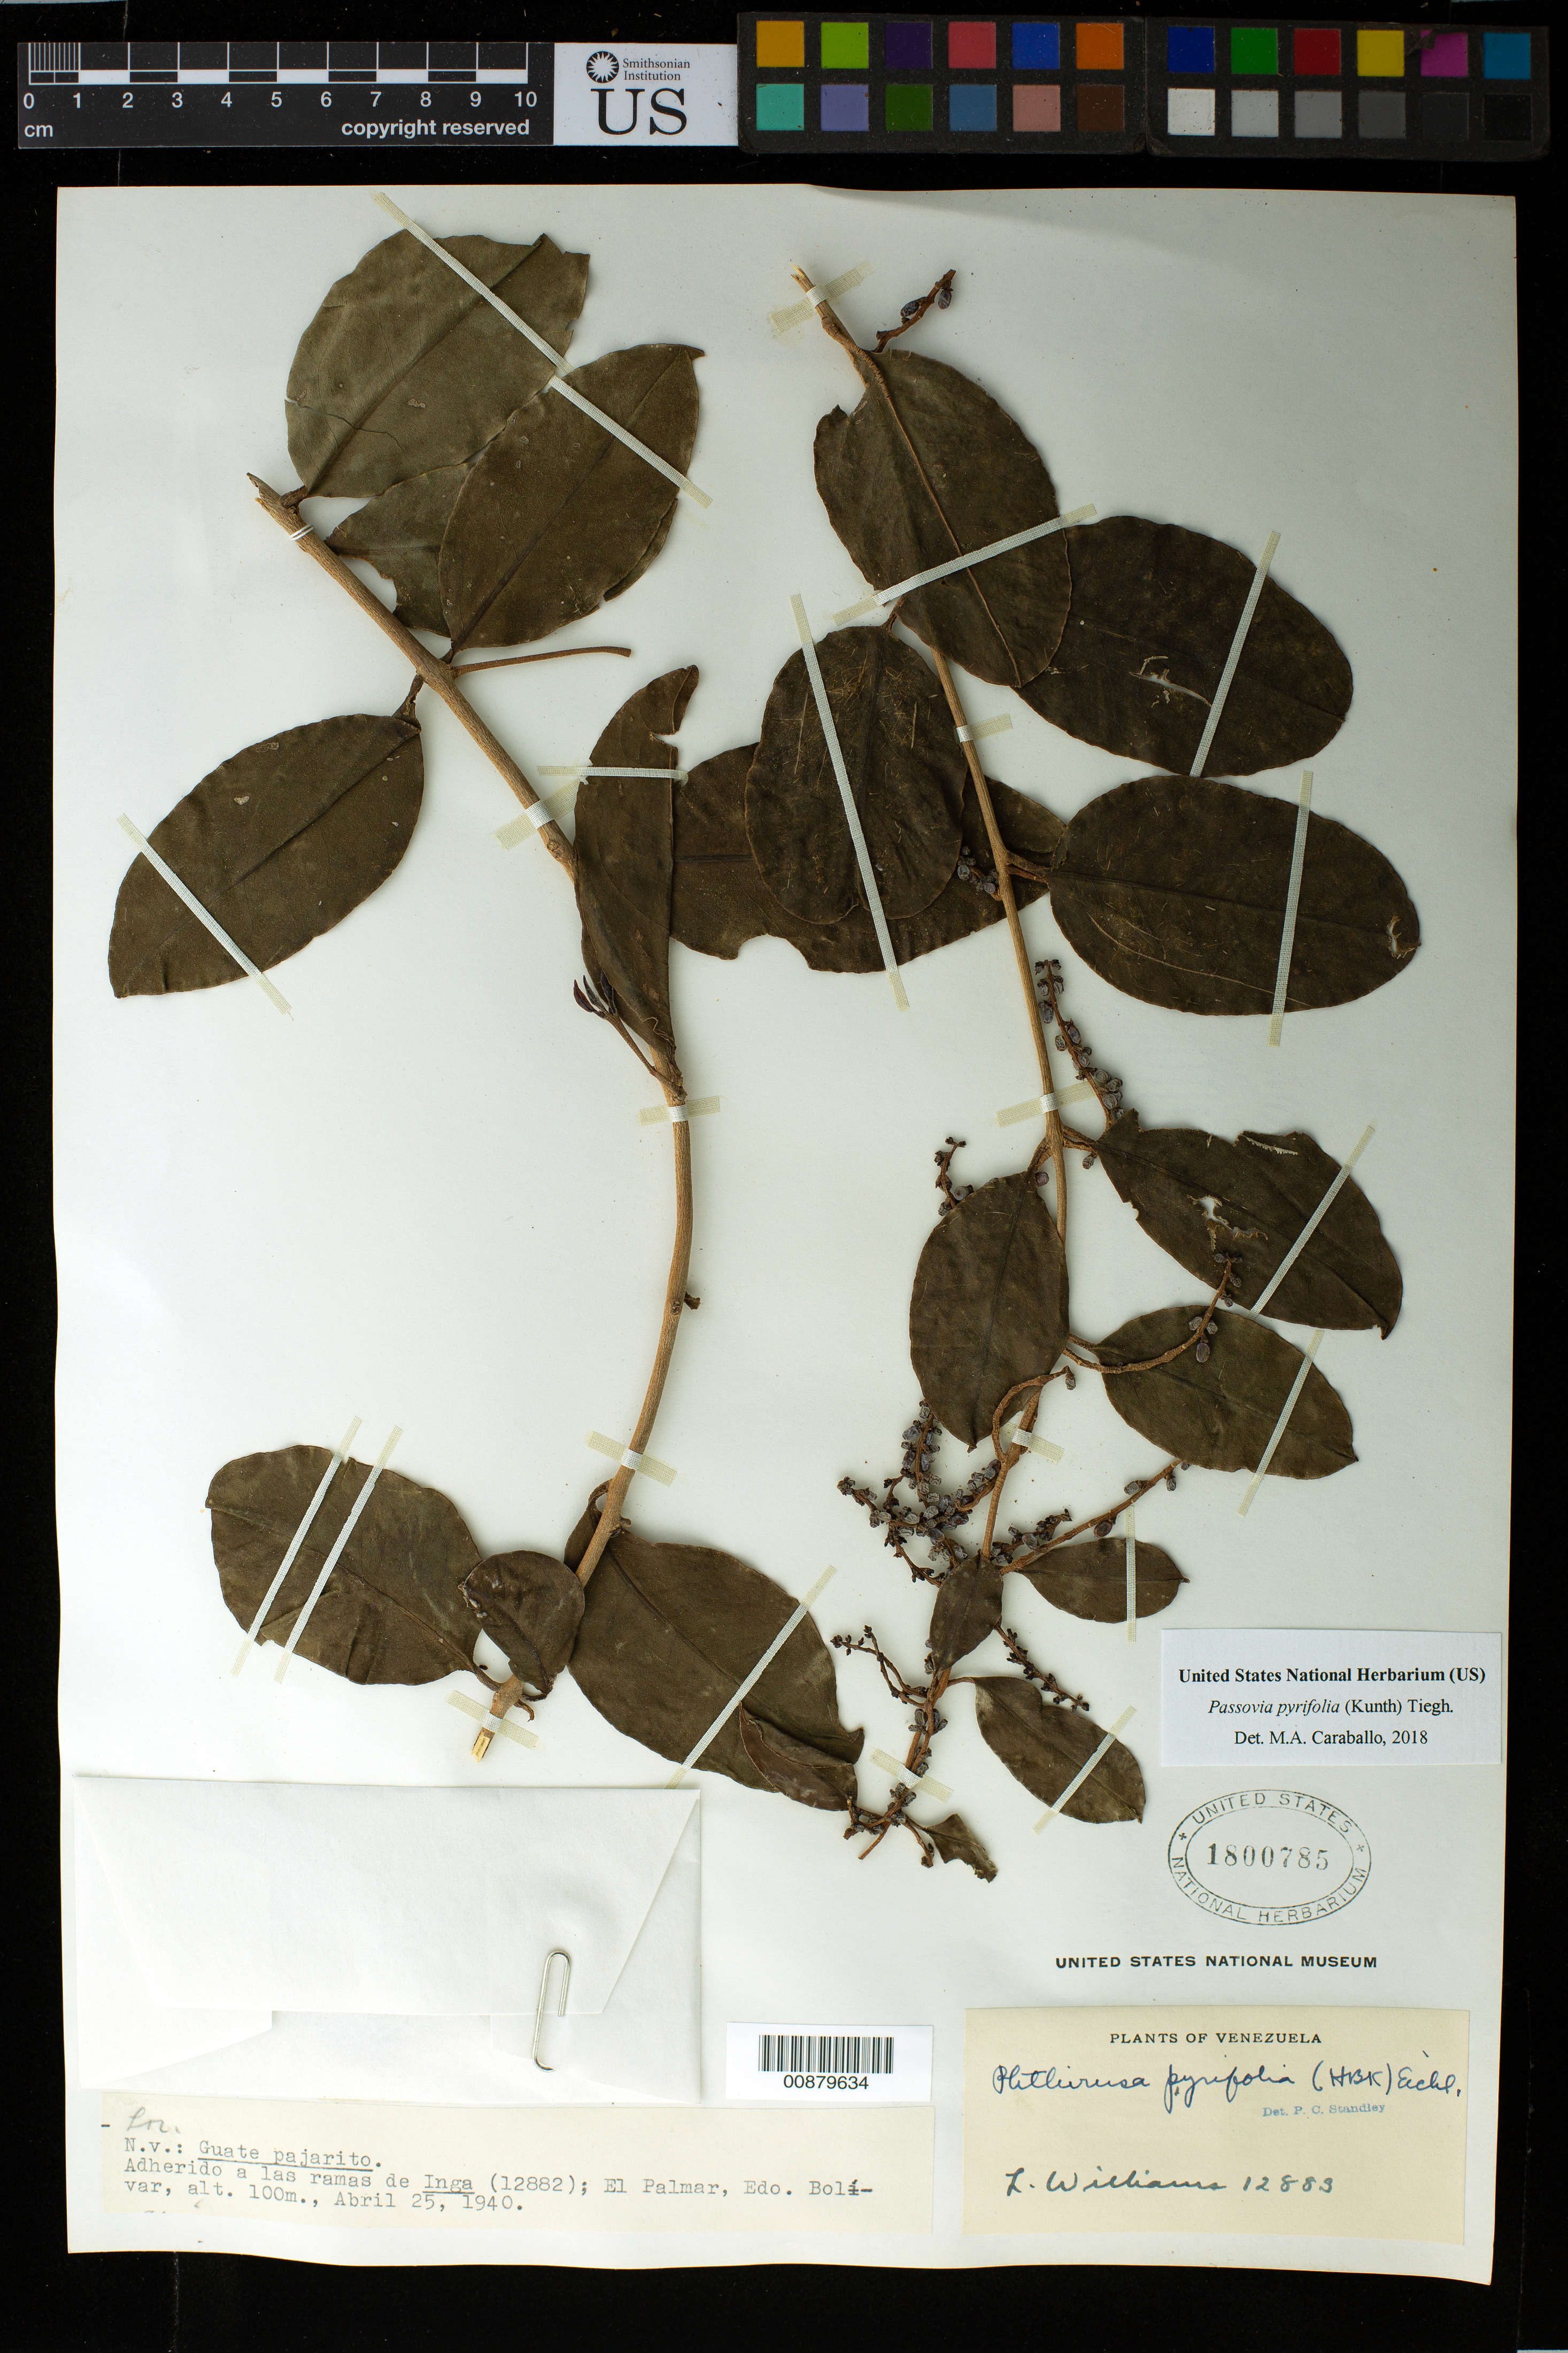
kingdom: Plantae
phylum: Tracheophyta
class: Magnoliopsida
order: Santalales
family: Loranthaceae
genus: Passovia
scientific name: Passovia pyrifolia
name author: (Kunth) Tiegh.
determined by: Caraballo-Ortiz, Marcos A., (MISS), University of Mississippi (UNITED STATES)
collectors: Ll. Williams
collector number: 12883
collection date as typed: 25-Apr-40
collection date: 1940-04-25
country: Venezuela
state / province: Bolívar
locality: El Palmar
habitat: Adherido a las ramas de Inga (12882)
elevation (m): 100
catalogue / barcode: US 1800785